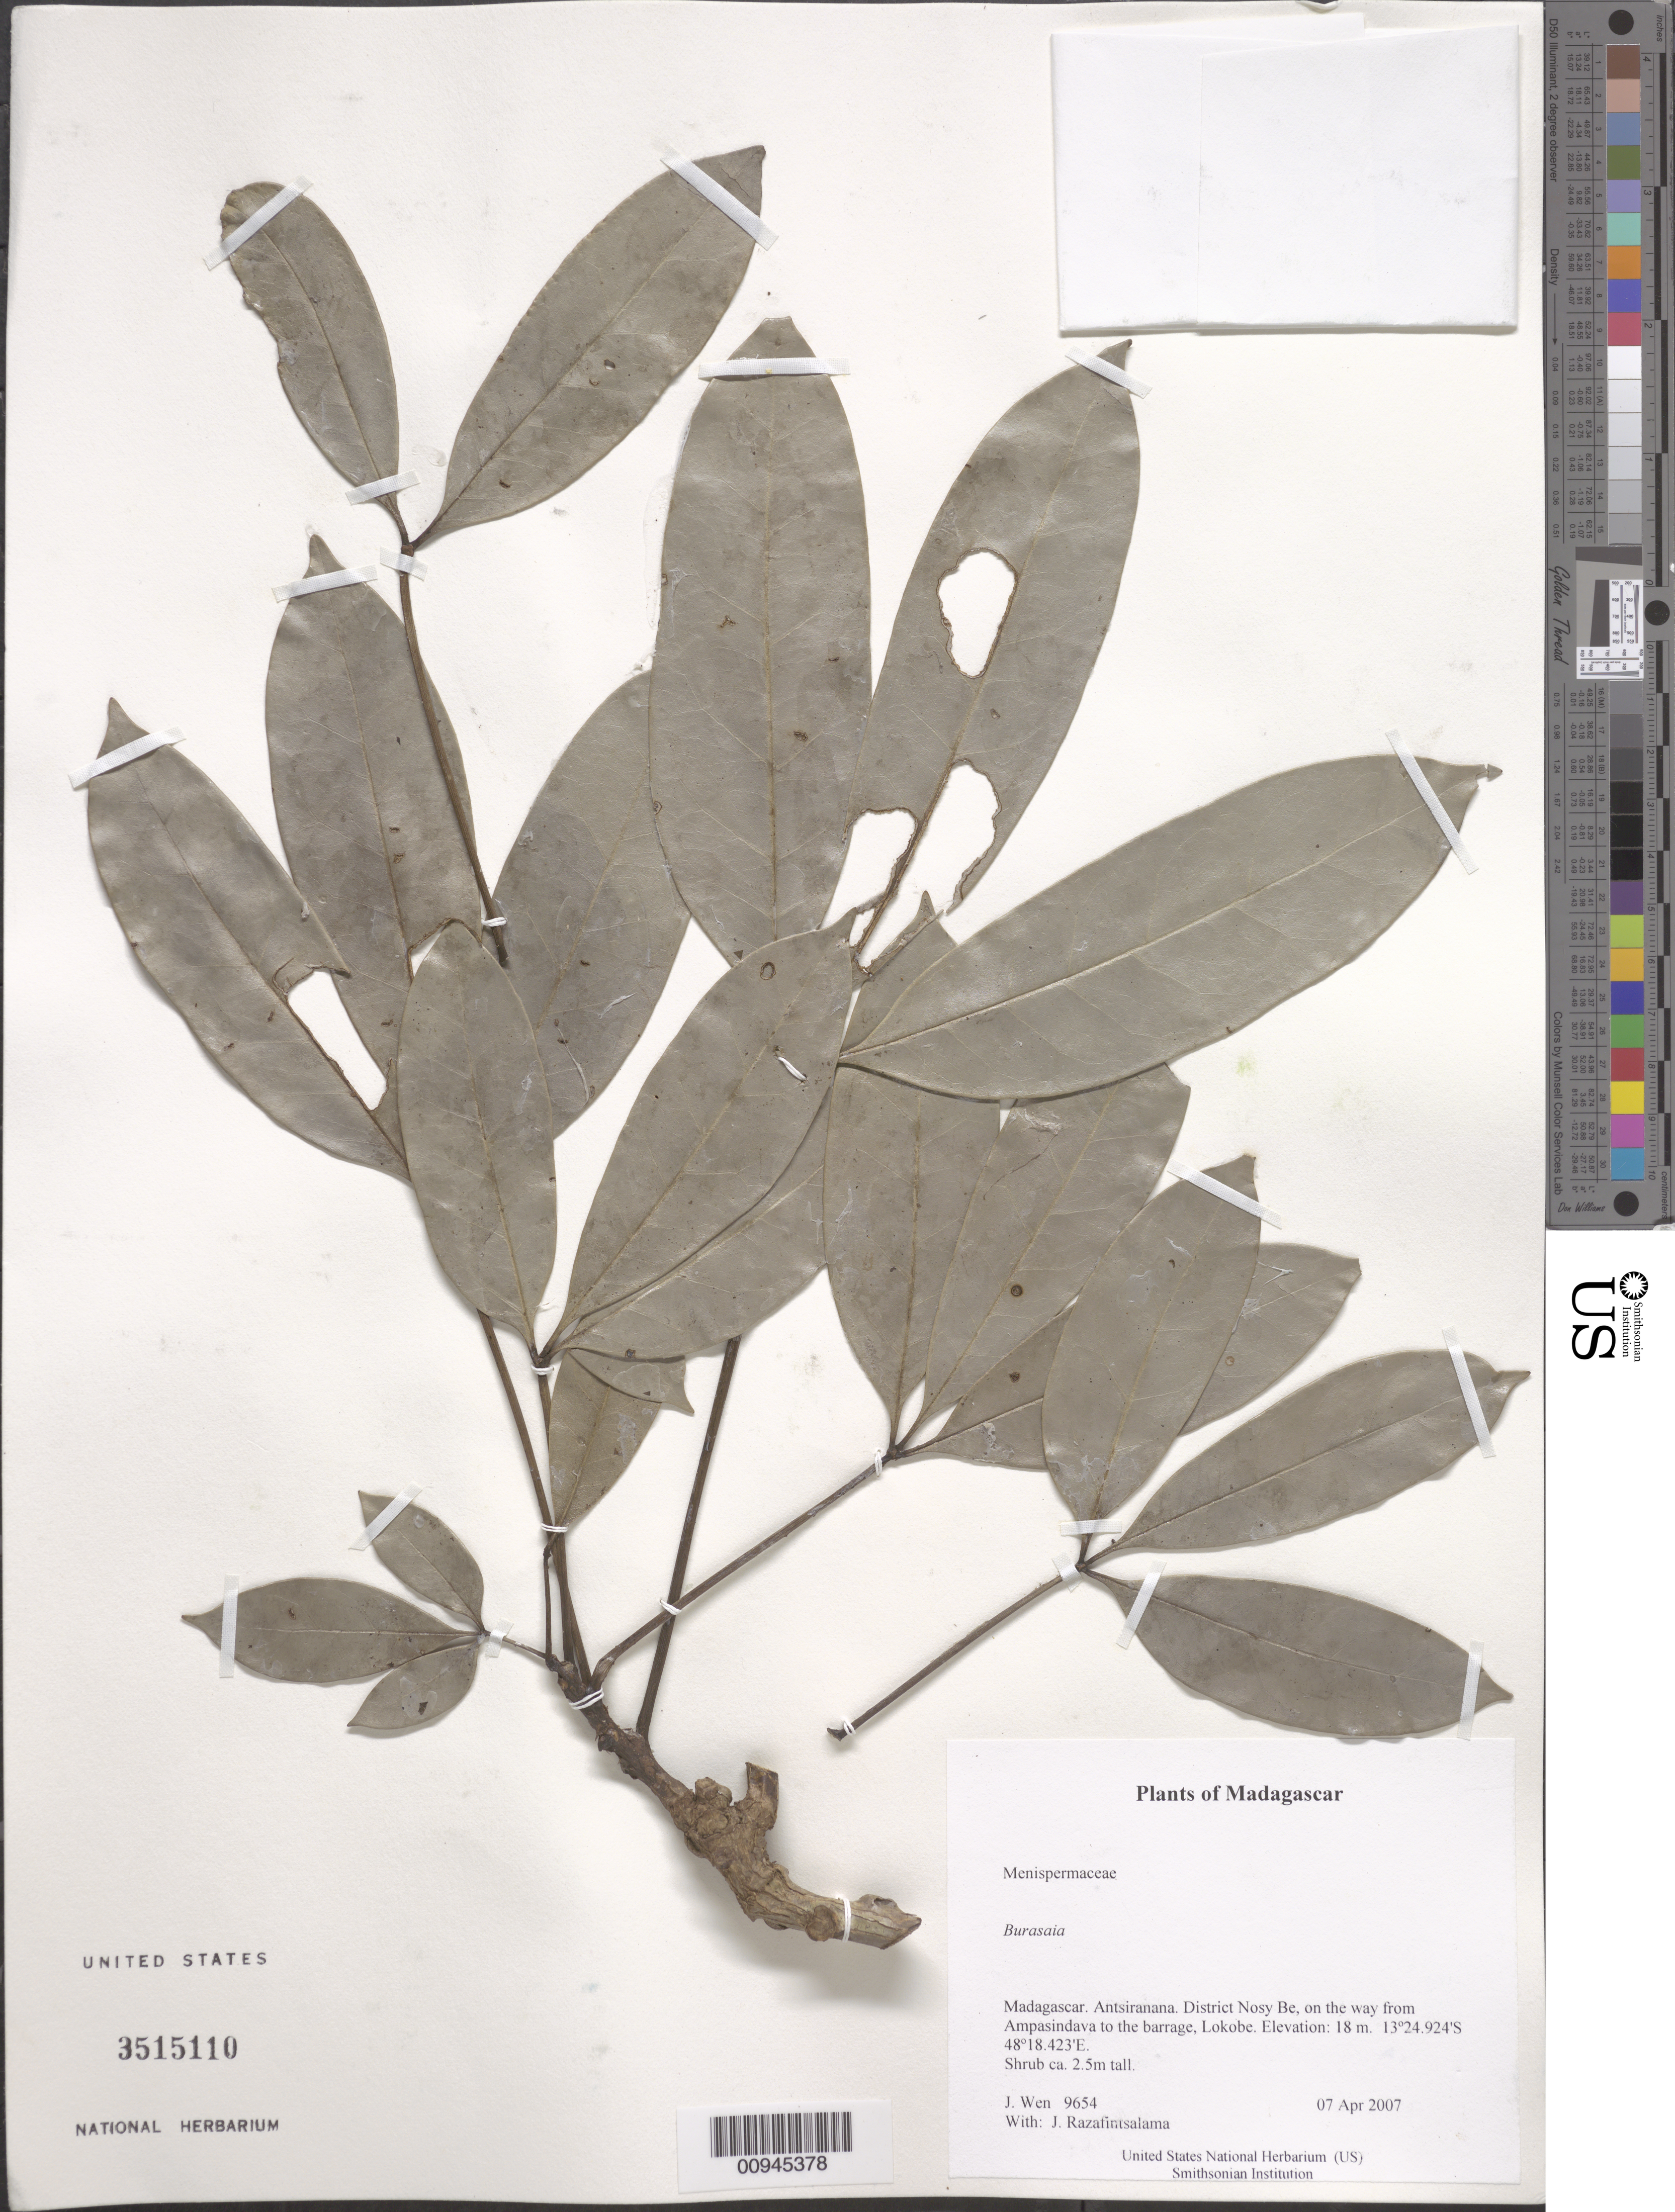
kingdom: Plantae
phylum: Tracheophyta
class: Magnoliopsida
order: Ranunculales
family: Menispermaceae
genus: Burasaia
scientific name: Burasaia sp.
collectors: J. Wen & J. Razafintsalama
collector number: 9654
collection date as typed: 07 Apr 2007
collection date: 2007-04-07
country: Madagascar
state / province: Diana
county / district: Nosy Be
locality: District Nosy Be, on the way from Ampasindava to the barrage, Lokobe.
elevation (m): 18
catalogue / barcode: US 3515110